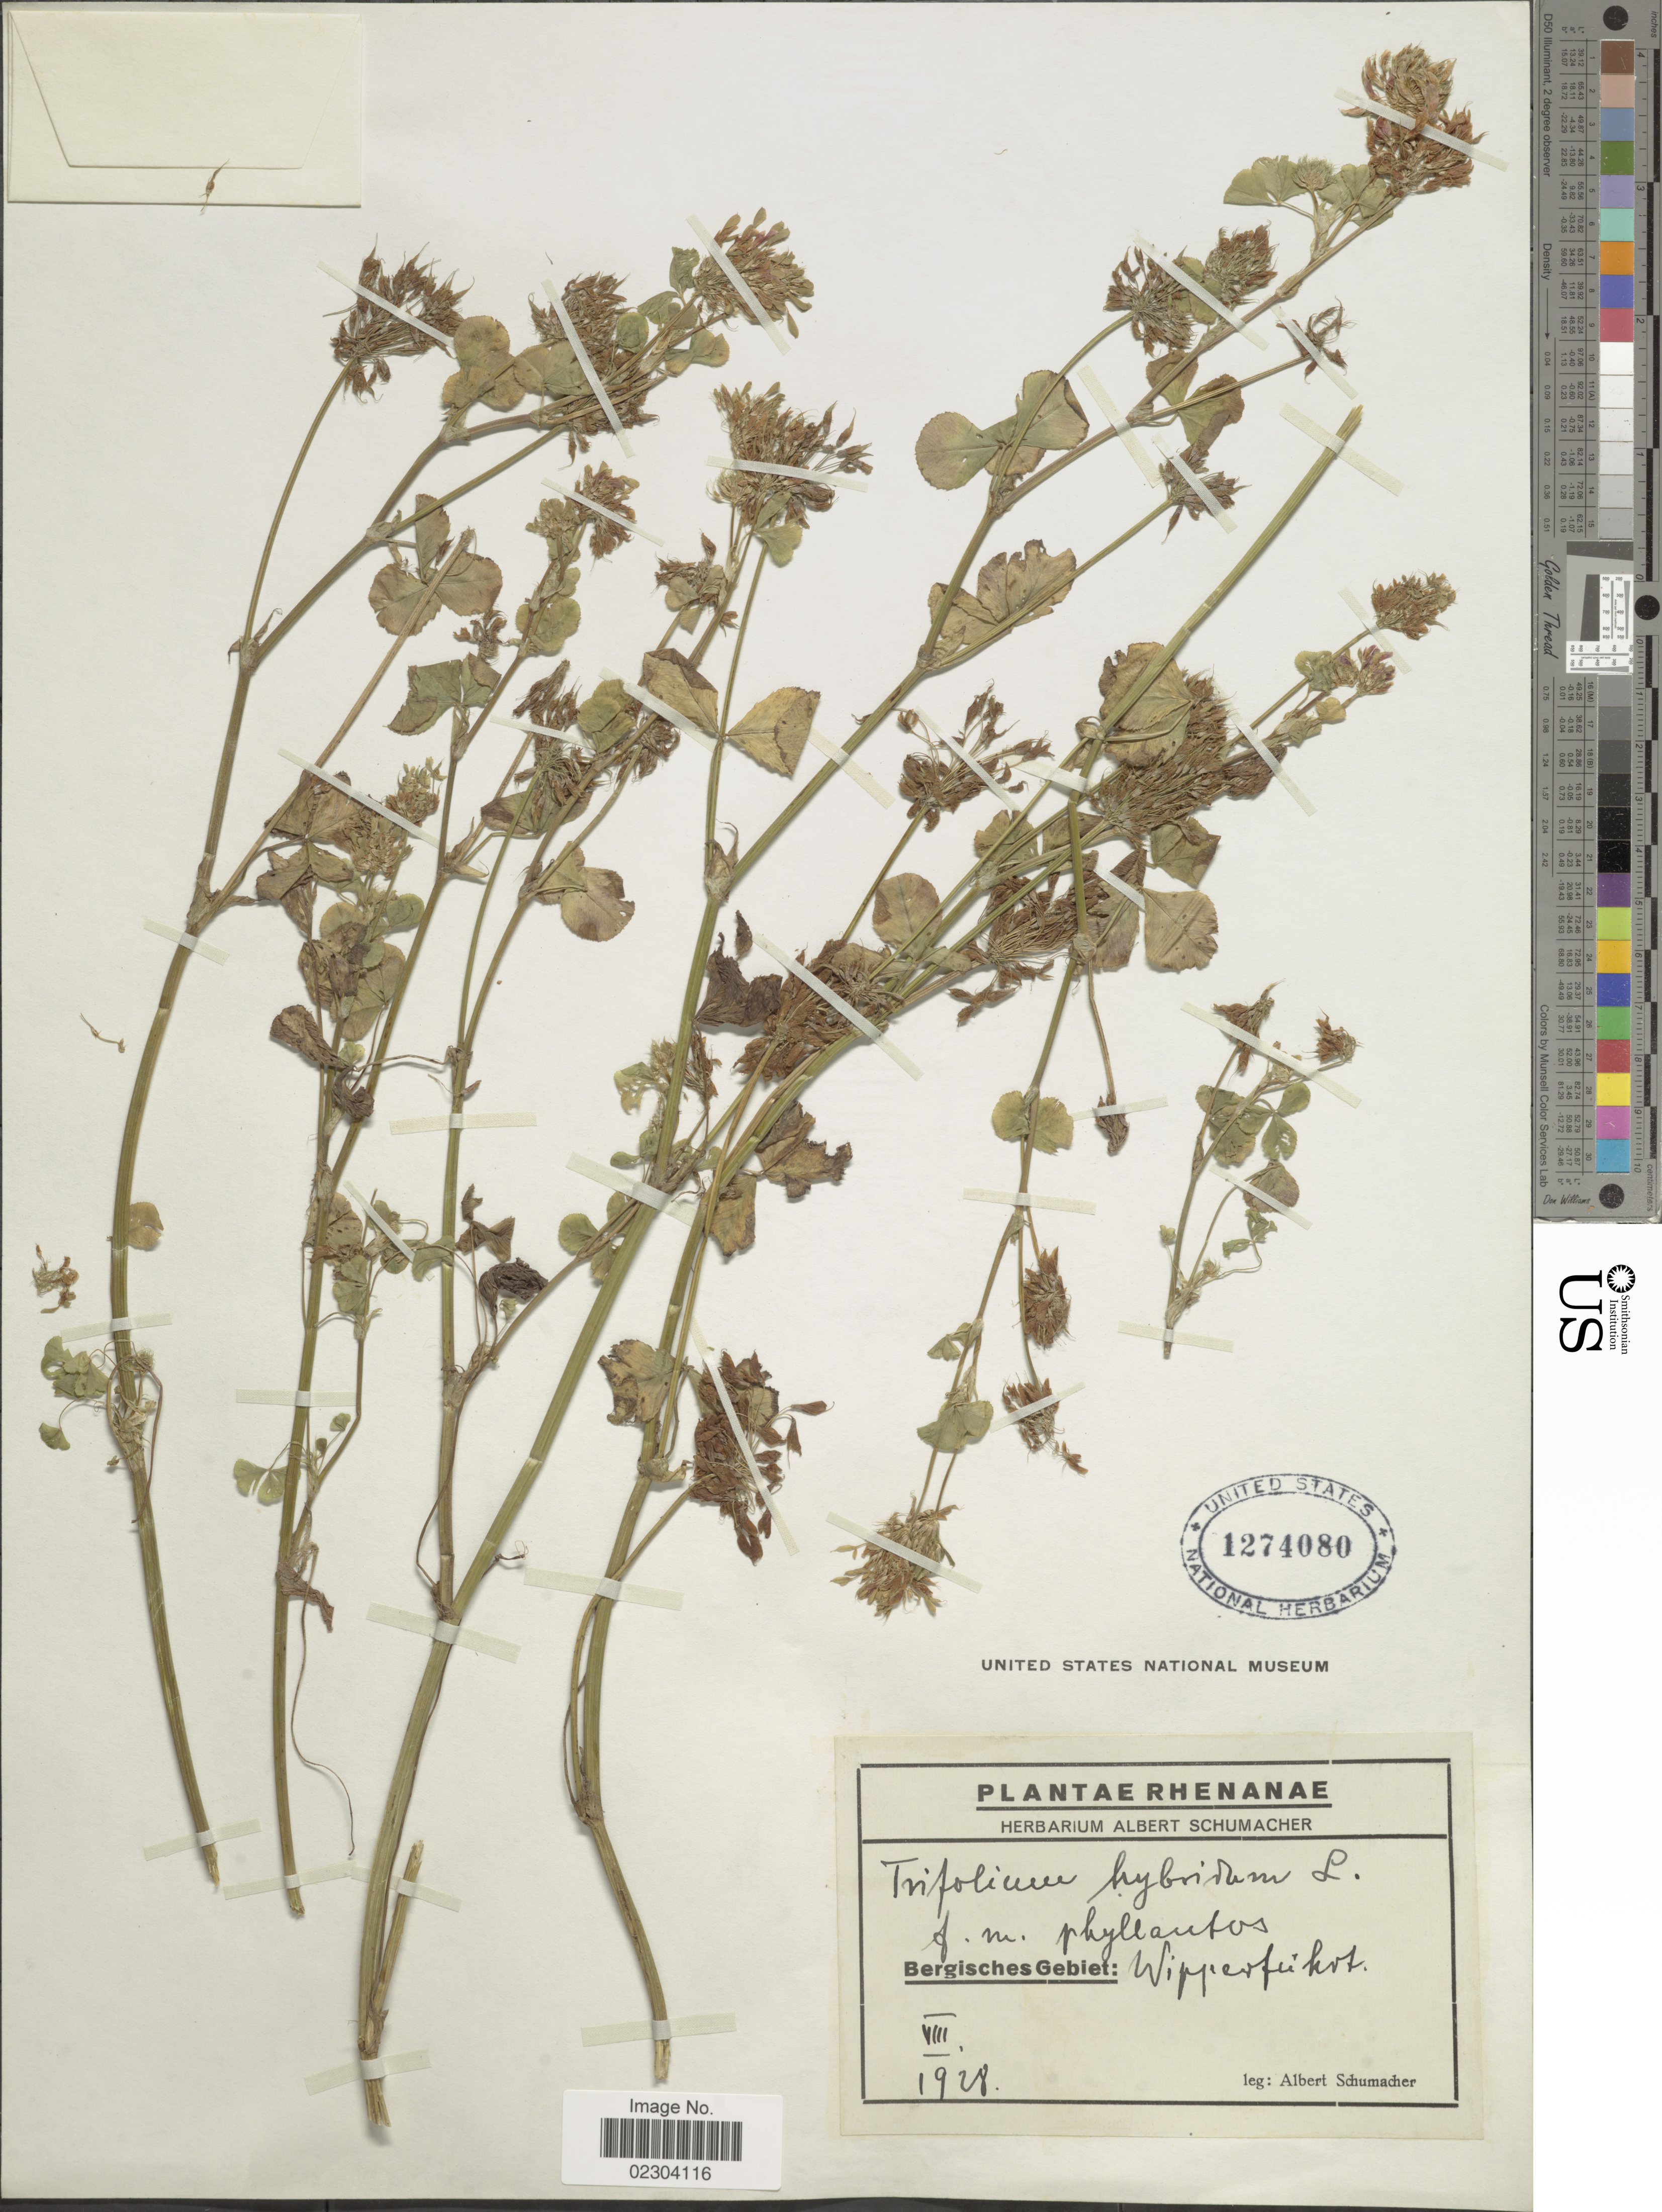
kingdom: Plantae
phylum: Tracheophyta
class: Magnoliopsida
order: Fabales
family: Fabaceae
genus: Trifolium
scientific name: Trifolium hybridum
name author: L.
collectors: A. Schumacher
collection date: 1928-08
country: Germany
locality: Rhenanae. Bergisches Gebiet: Wippesfeikot [interpreted]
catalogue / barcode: US 1274080